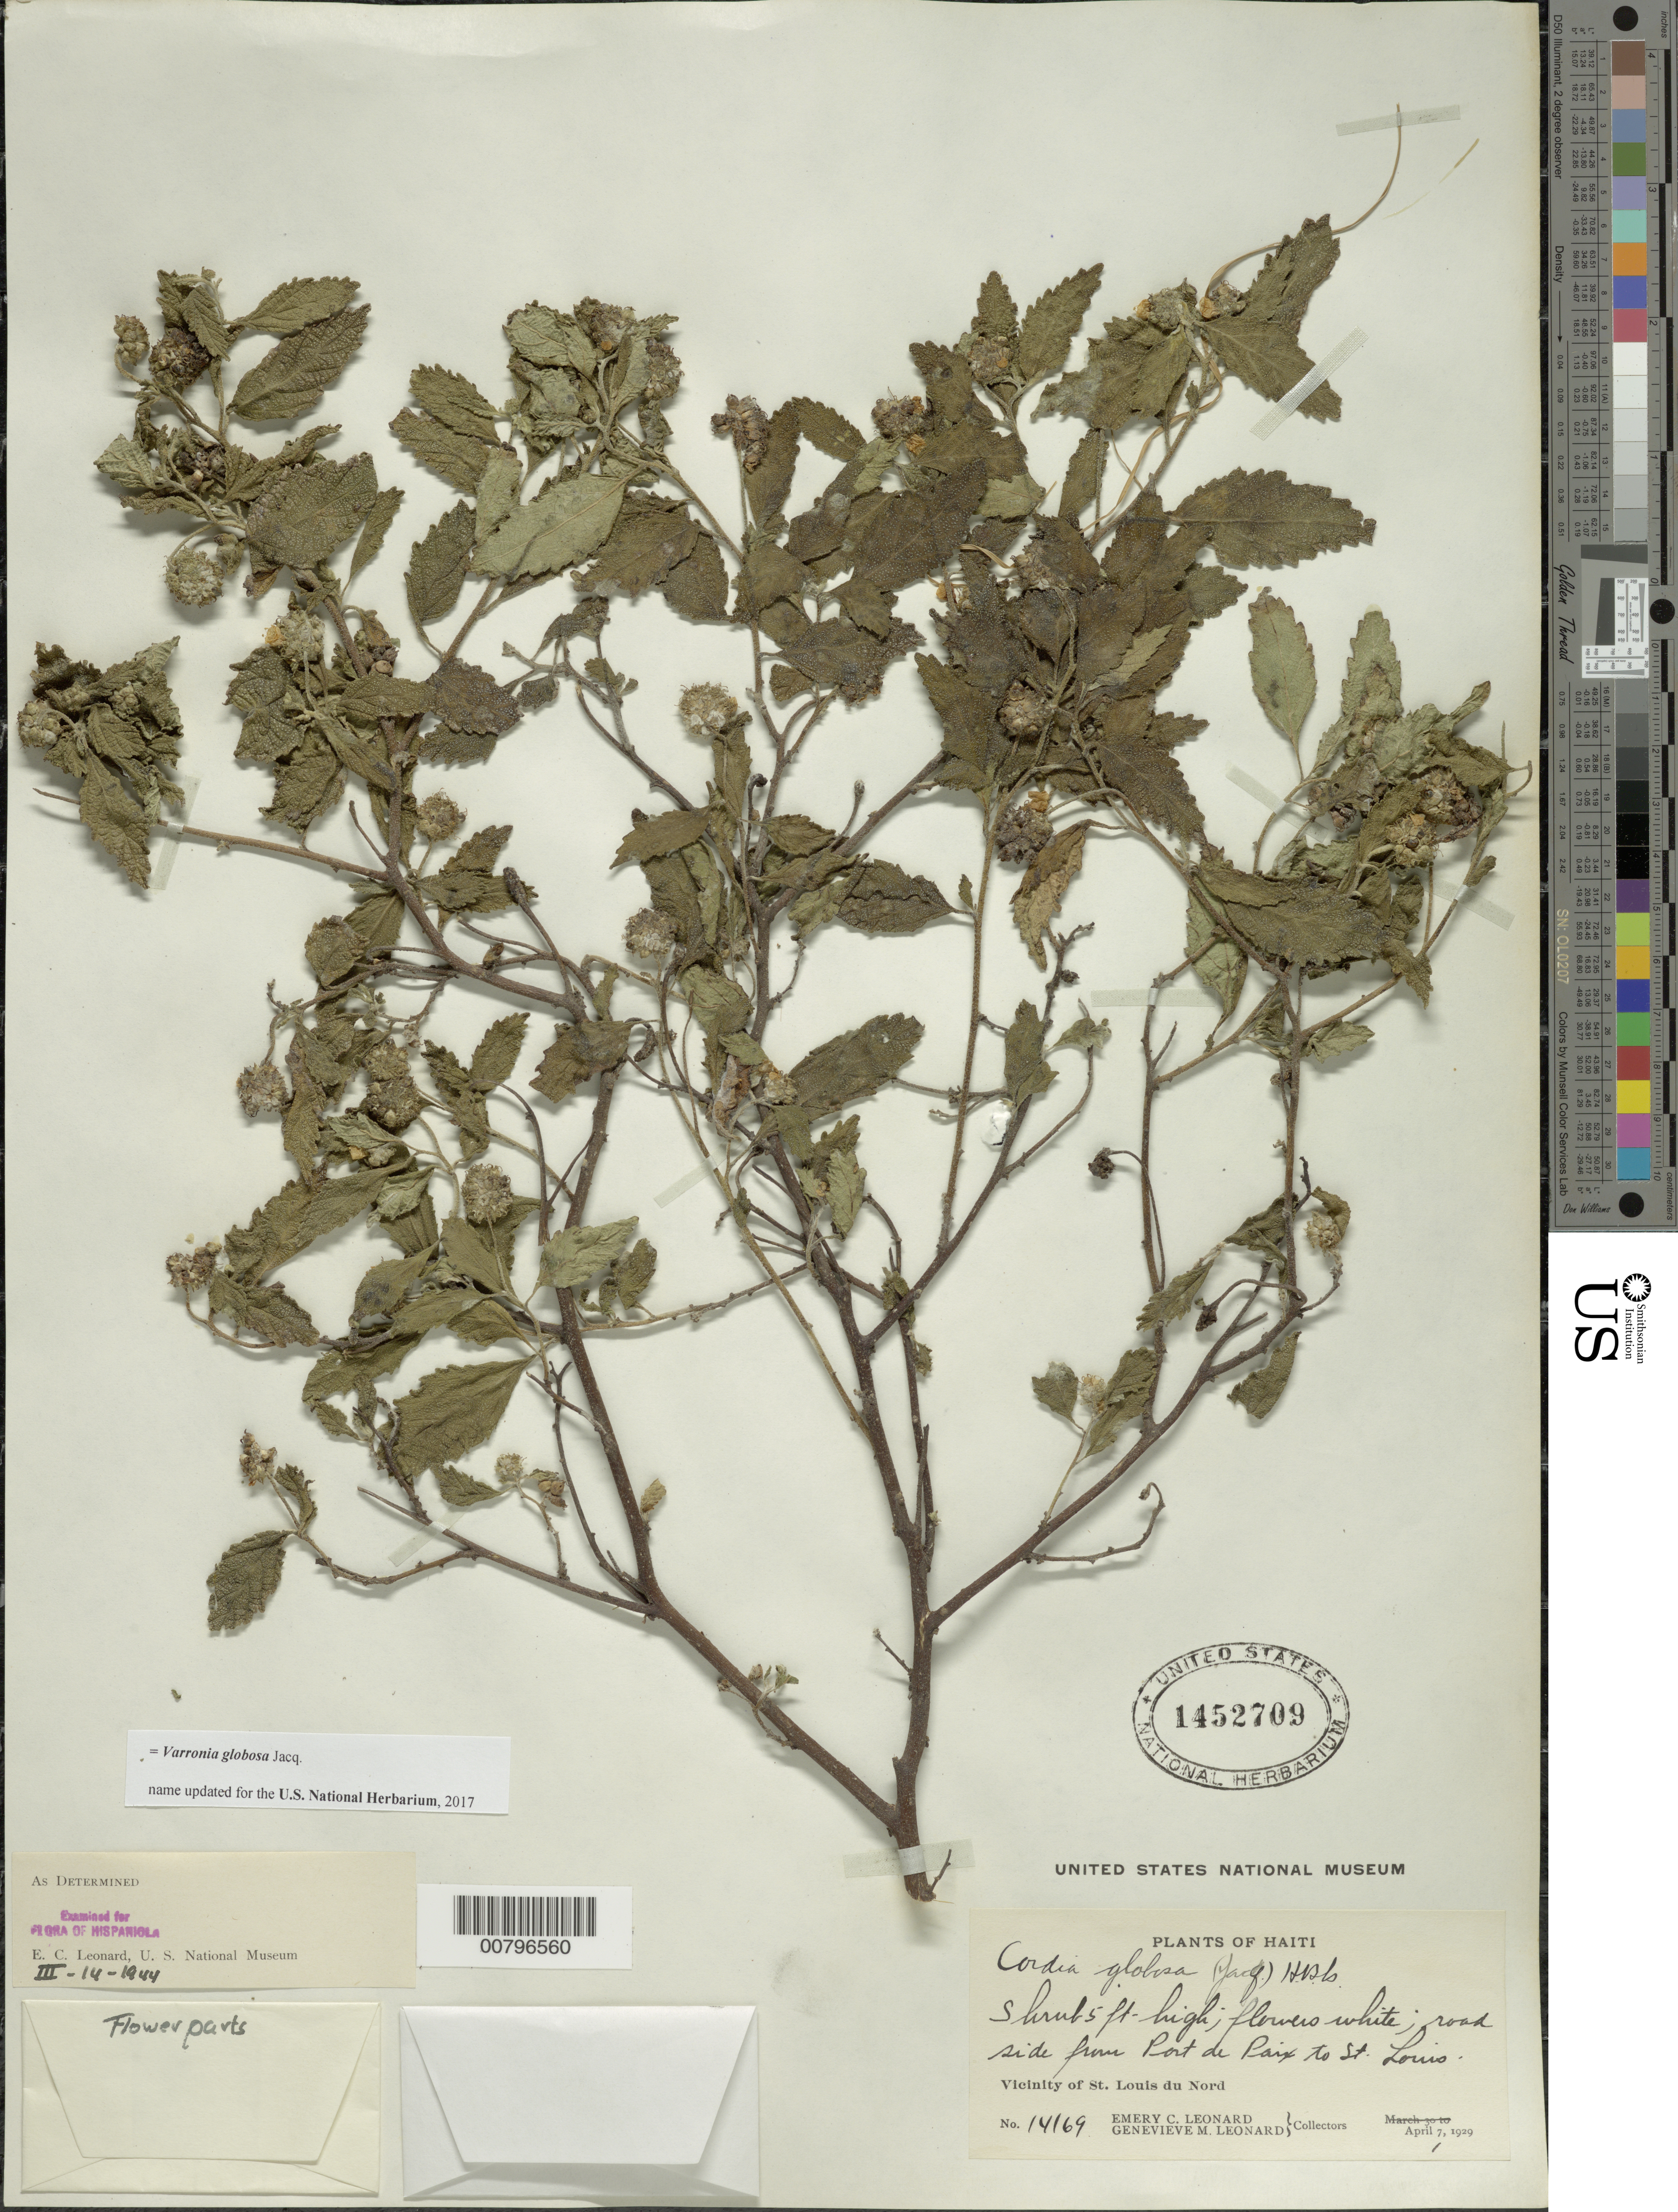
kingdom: Plantae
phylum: Tracheophyta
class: Magnoliopsida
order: Boraginales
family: Cordiaceae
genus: Cordia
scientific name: Cordia globosa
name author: (Jacq.) Kunth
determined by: Leonard, Emery C., (US)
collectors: E. C. Leonard & G. M. Leonard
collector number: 14169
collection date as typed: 07 Apr 1929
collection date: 1929-04-07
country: Haiti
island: Hispaniola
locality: Vicinity of St. Louis du Nord, from Port de Paix to St. Louis.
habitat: Roadside.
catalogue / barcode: US 1452709